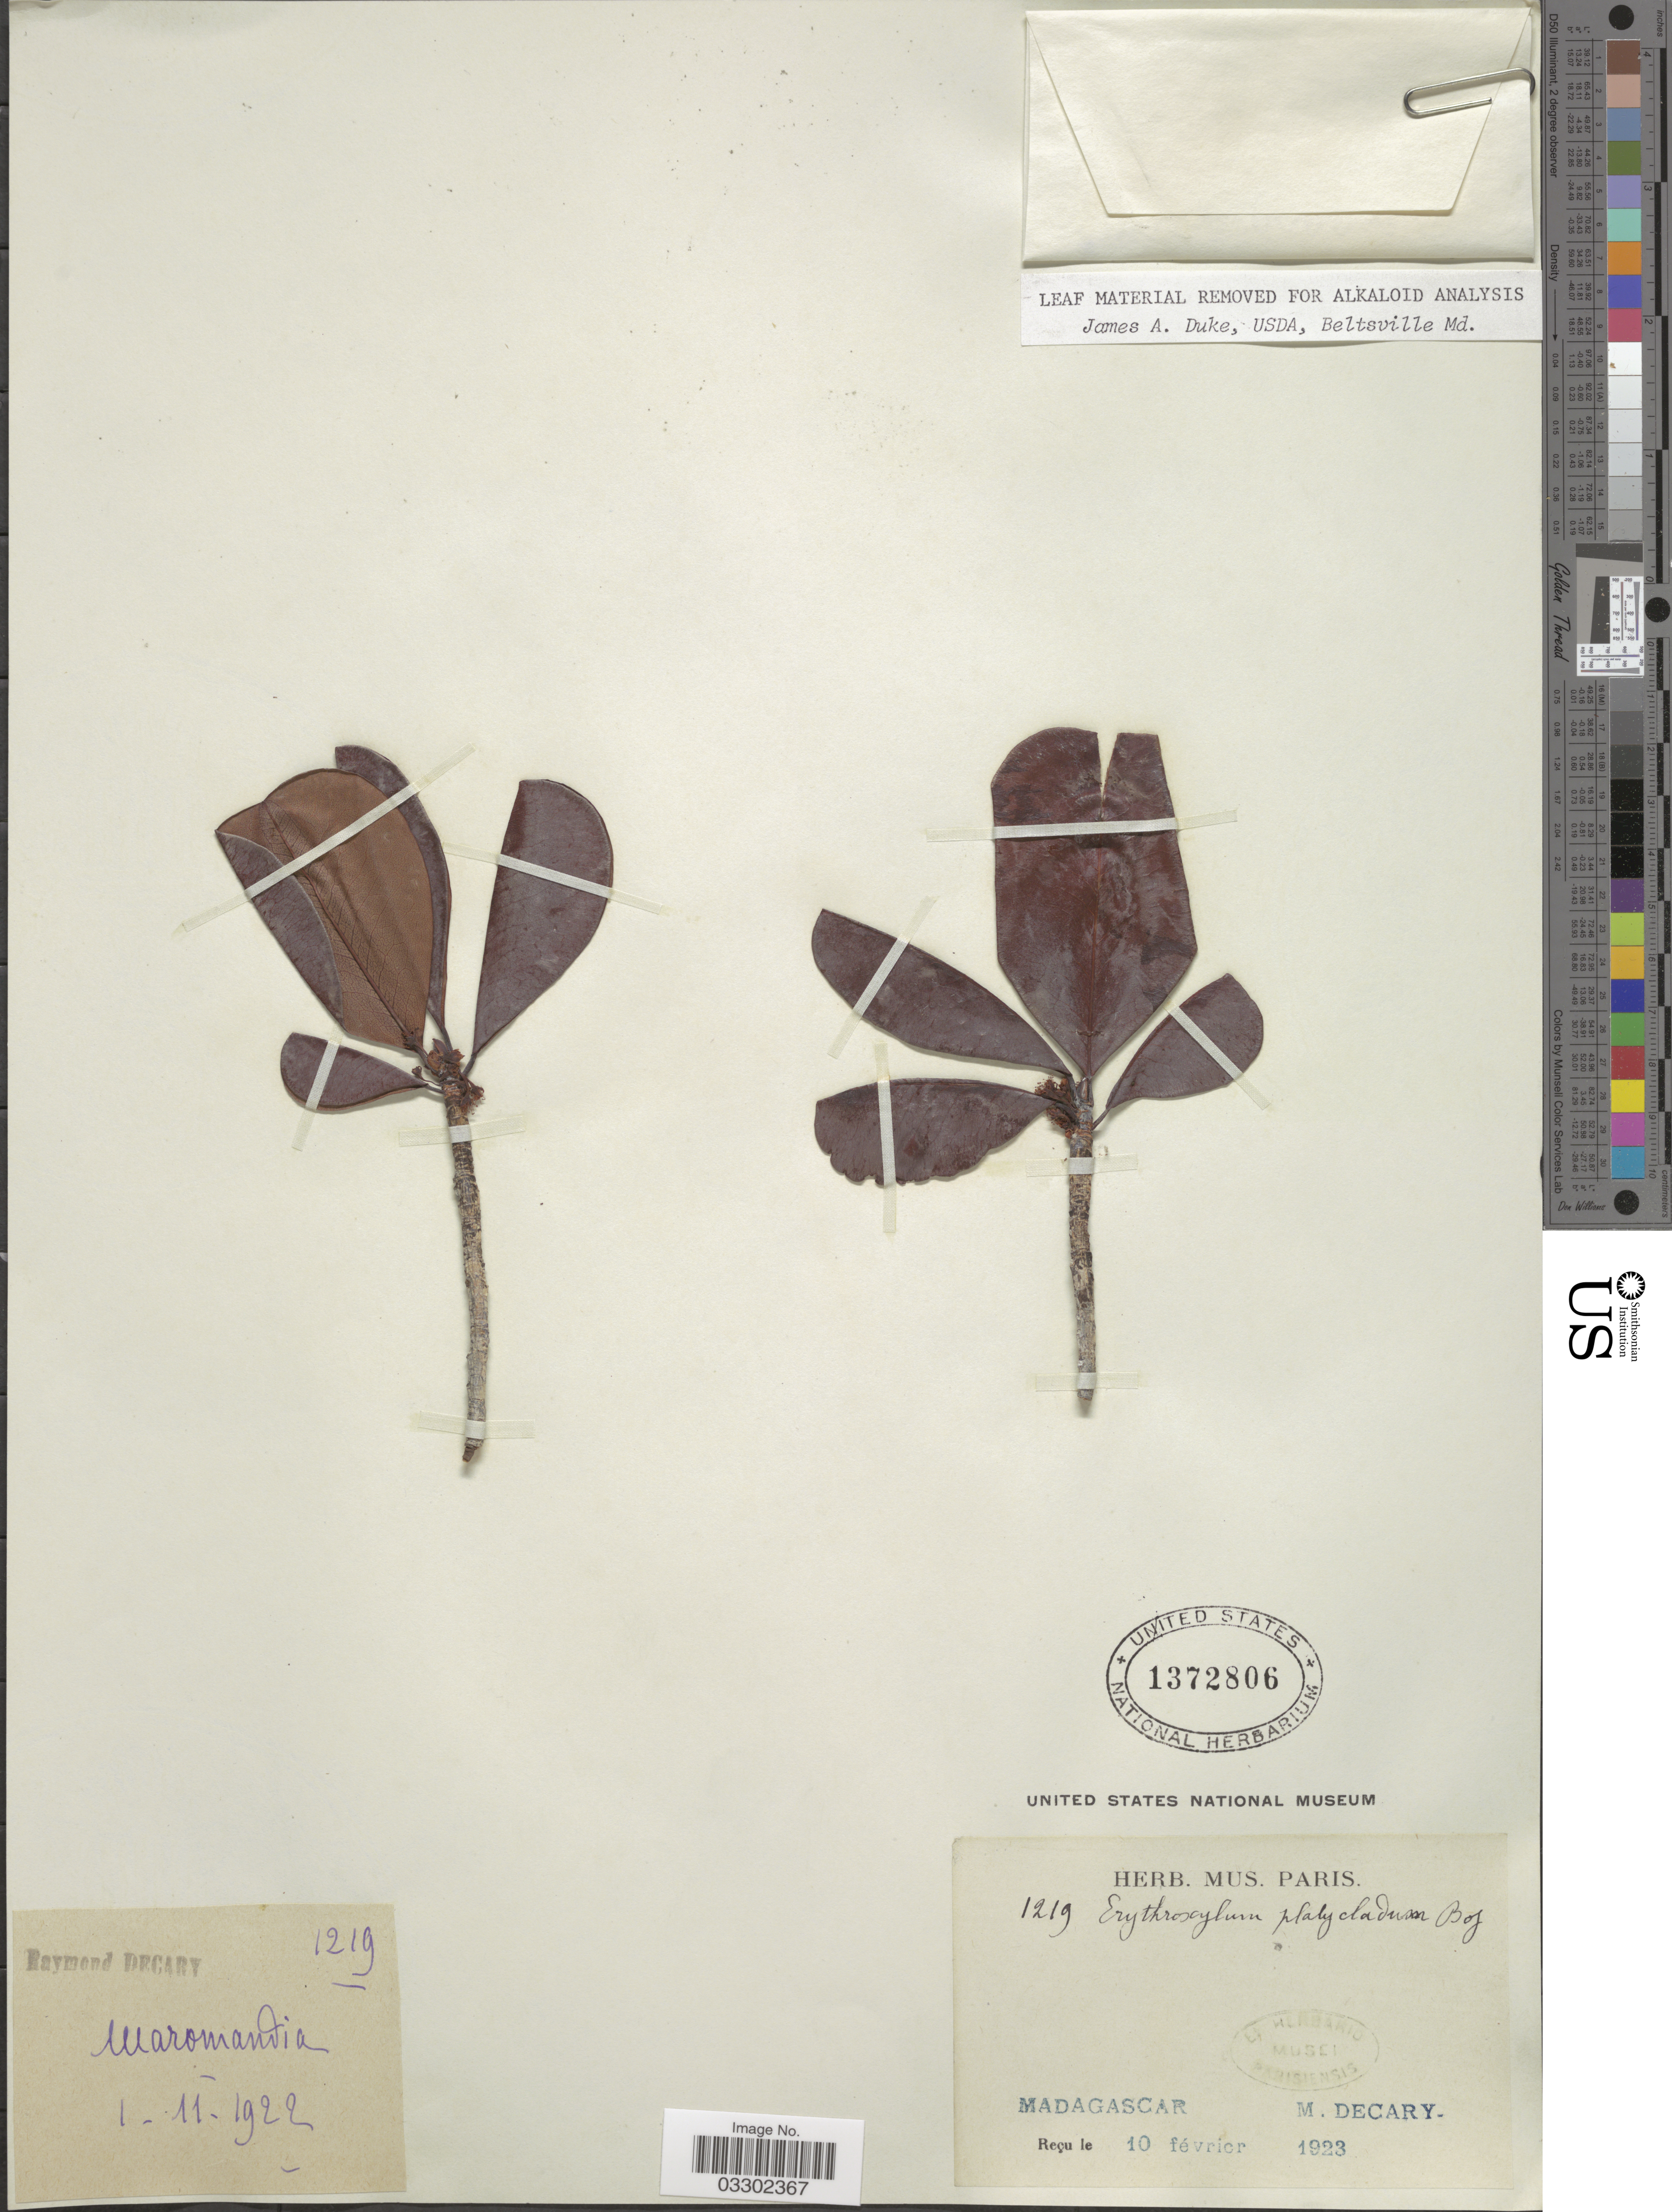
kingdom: Plantae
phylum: Tracheophyta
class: Magnoliopsida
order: Malpighiales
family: Erythroxylaceae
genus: Erythroxylum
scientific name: Erythroxylum platycladum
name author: Bojer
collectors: R. Decary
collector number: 1219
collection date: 1922-11-01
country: Madagascar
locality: Maromandia.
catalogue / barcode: US 1372806